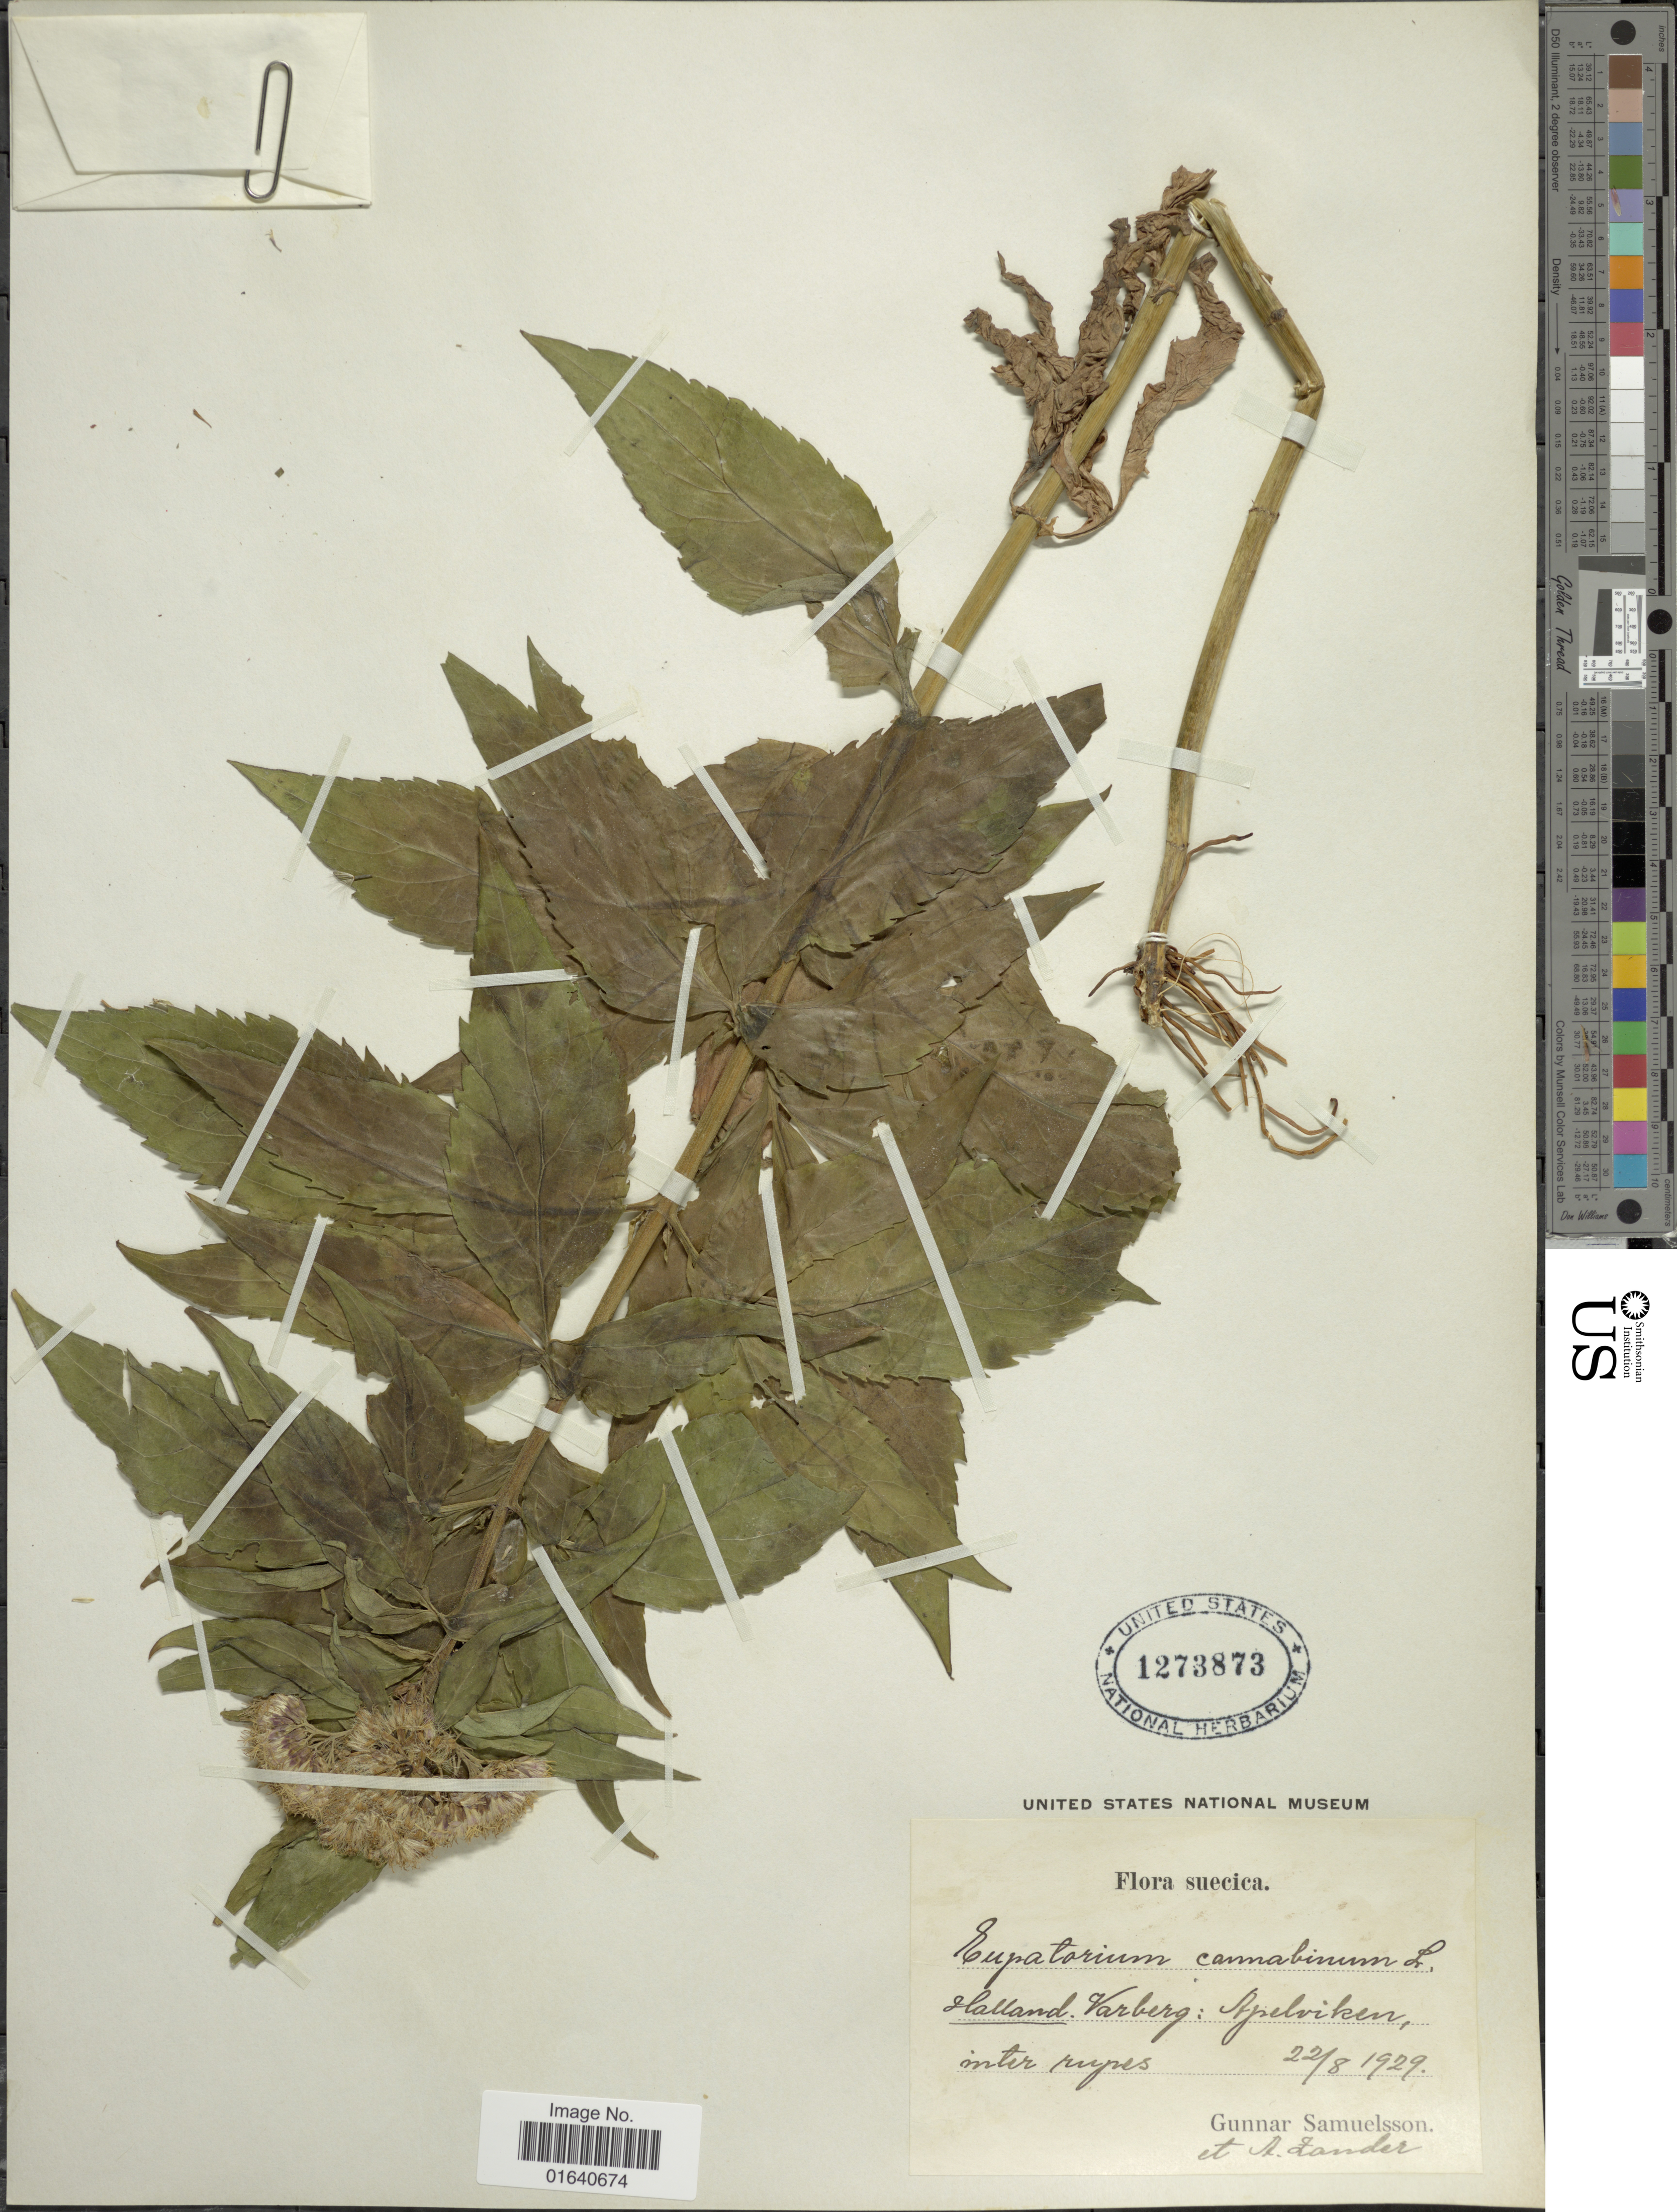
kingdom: Plantae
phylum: Tracheophyta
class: Magnoliopsida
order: Asterales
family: Asteraceae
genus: Eupatorium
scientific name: Eupatorium cannabinum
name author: L.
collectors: G. Samuelsson & A. Zander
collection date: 1929-08-22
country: Sweden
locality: Halland. varberg: Ajielviken, inter rupes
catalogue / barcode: US 1273873